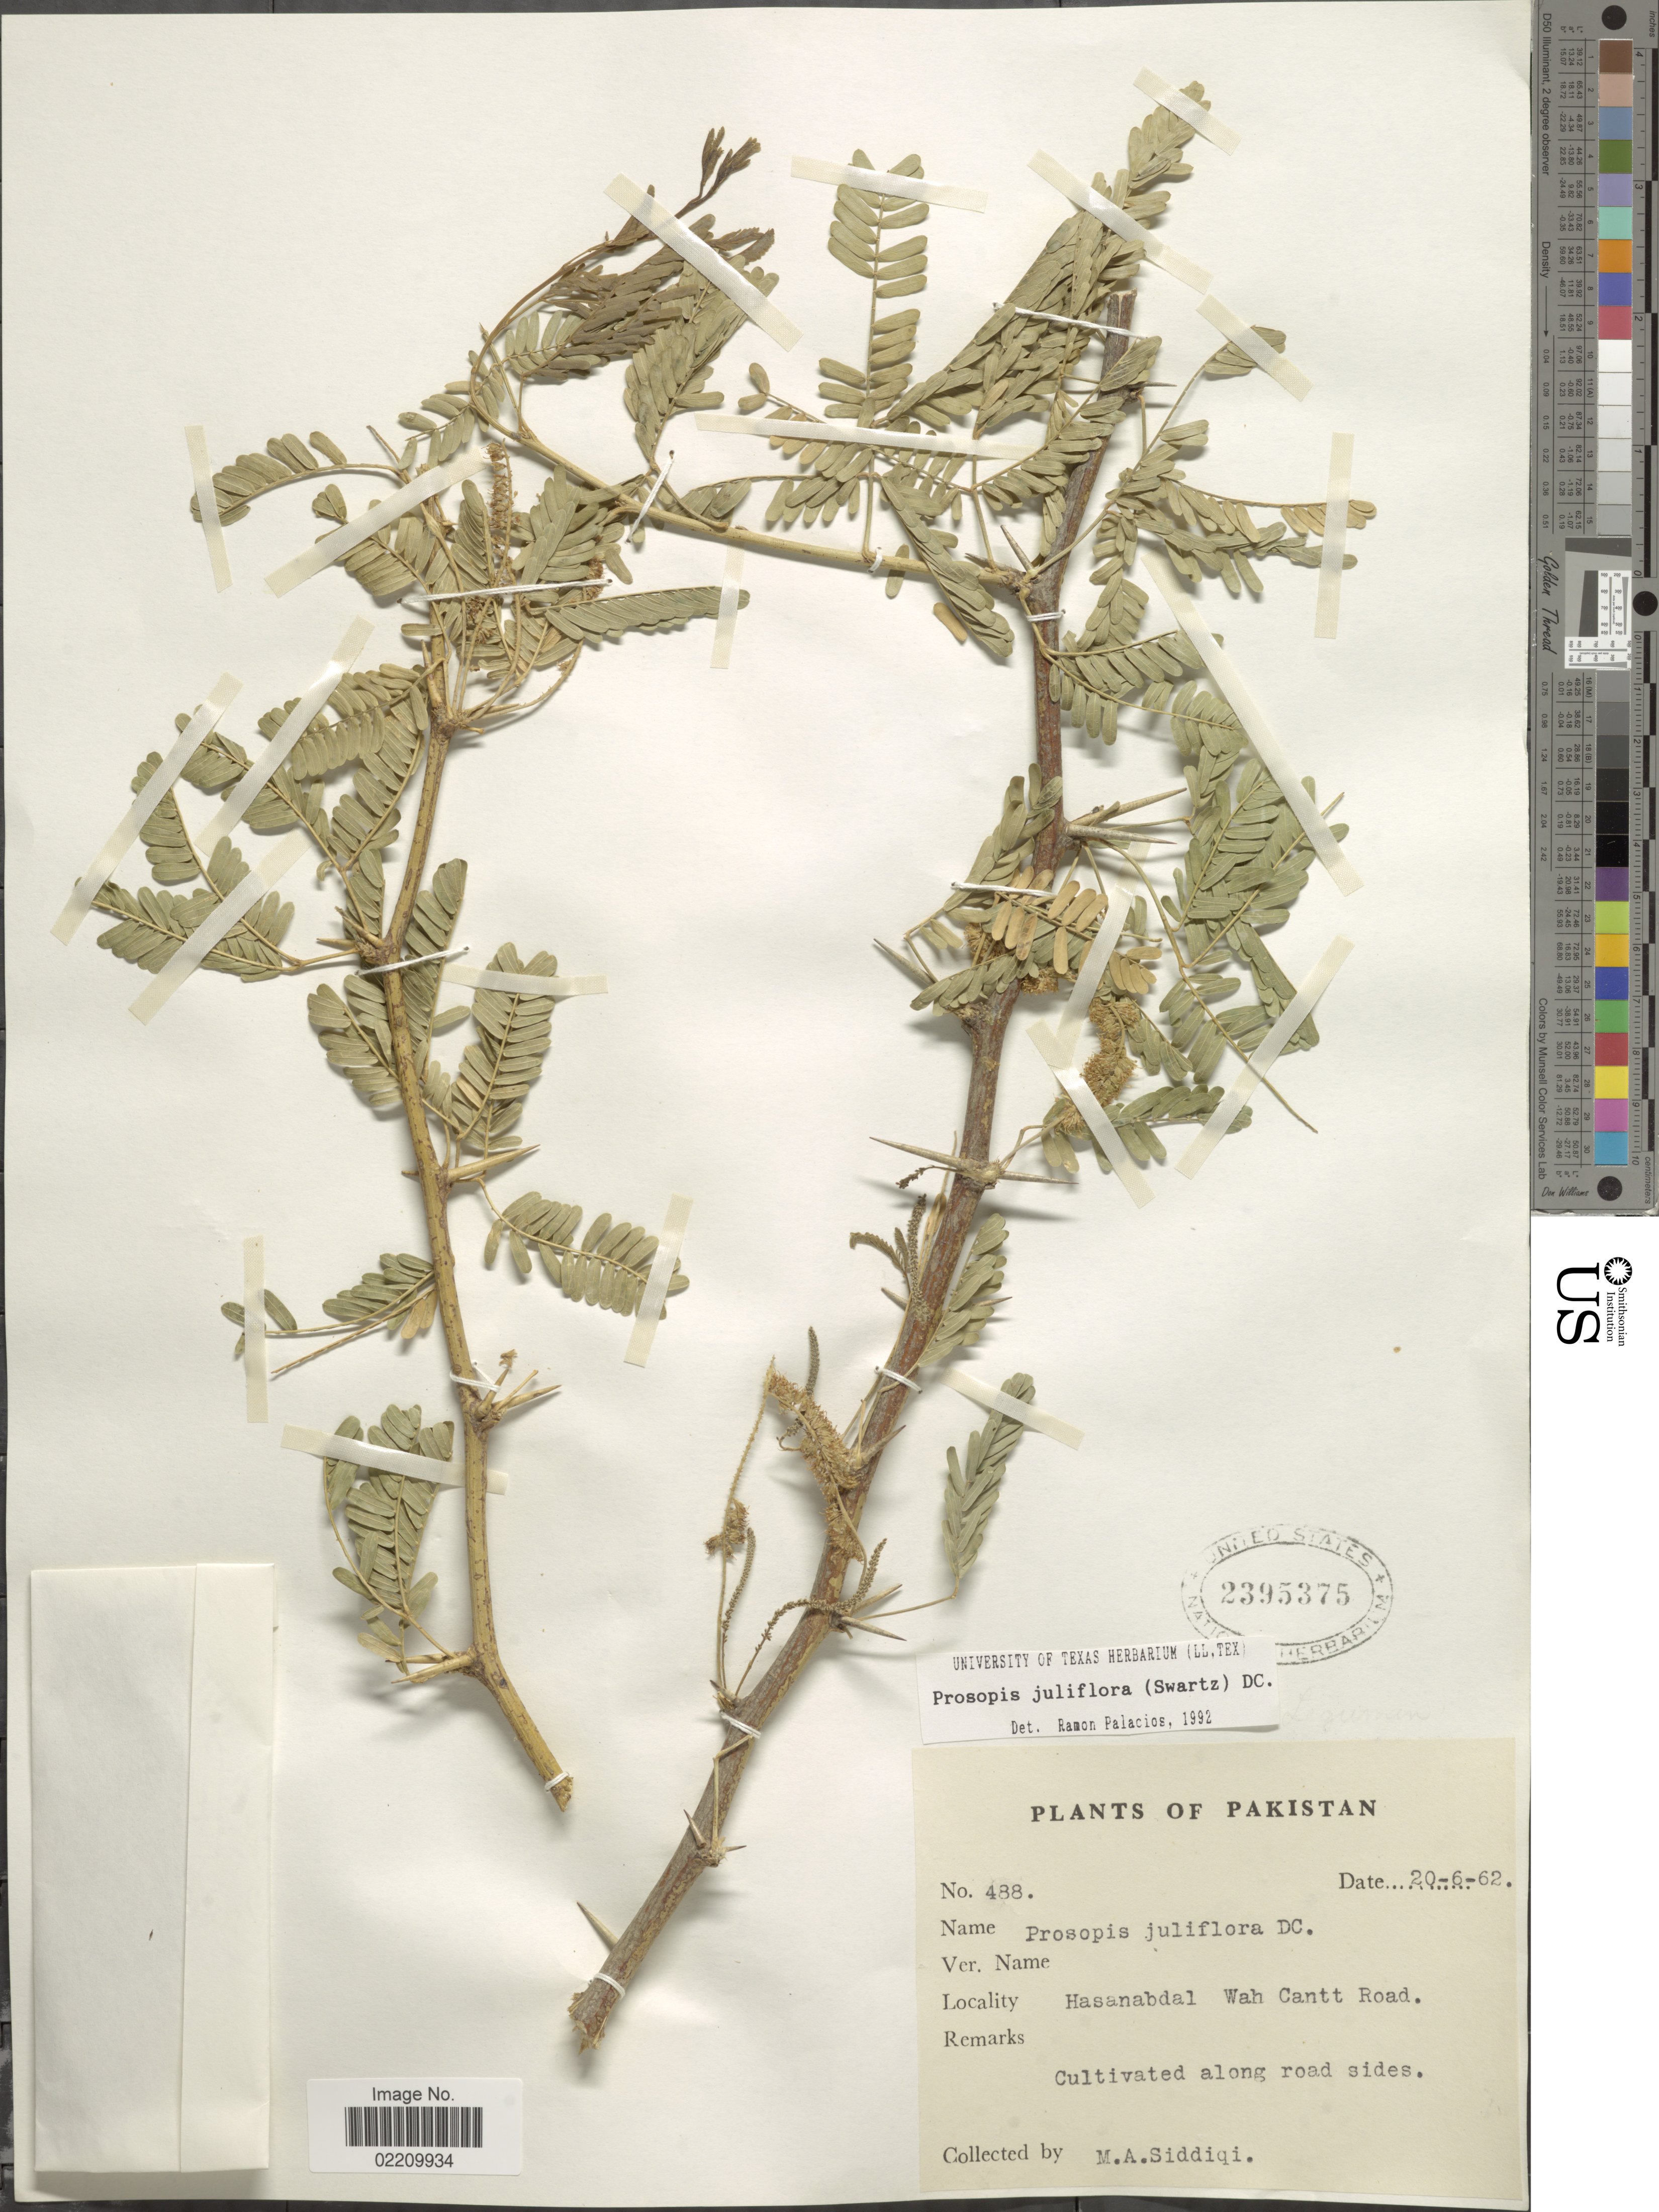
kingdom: Plantae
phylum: Tracheophyta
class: Magnoliopsida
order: Fabales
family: Fabaceae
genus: Neltuma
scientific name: Neltuma juliflora var. juliflora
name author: (Sw.) Raf.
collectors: M. Siddiqi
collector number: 488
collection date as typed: Transcribed d/m/y: 20/6/62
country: Pakistan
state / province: Punjab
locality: Hasanabdal Wah Cantt Road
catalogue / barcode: US 2395375